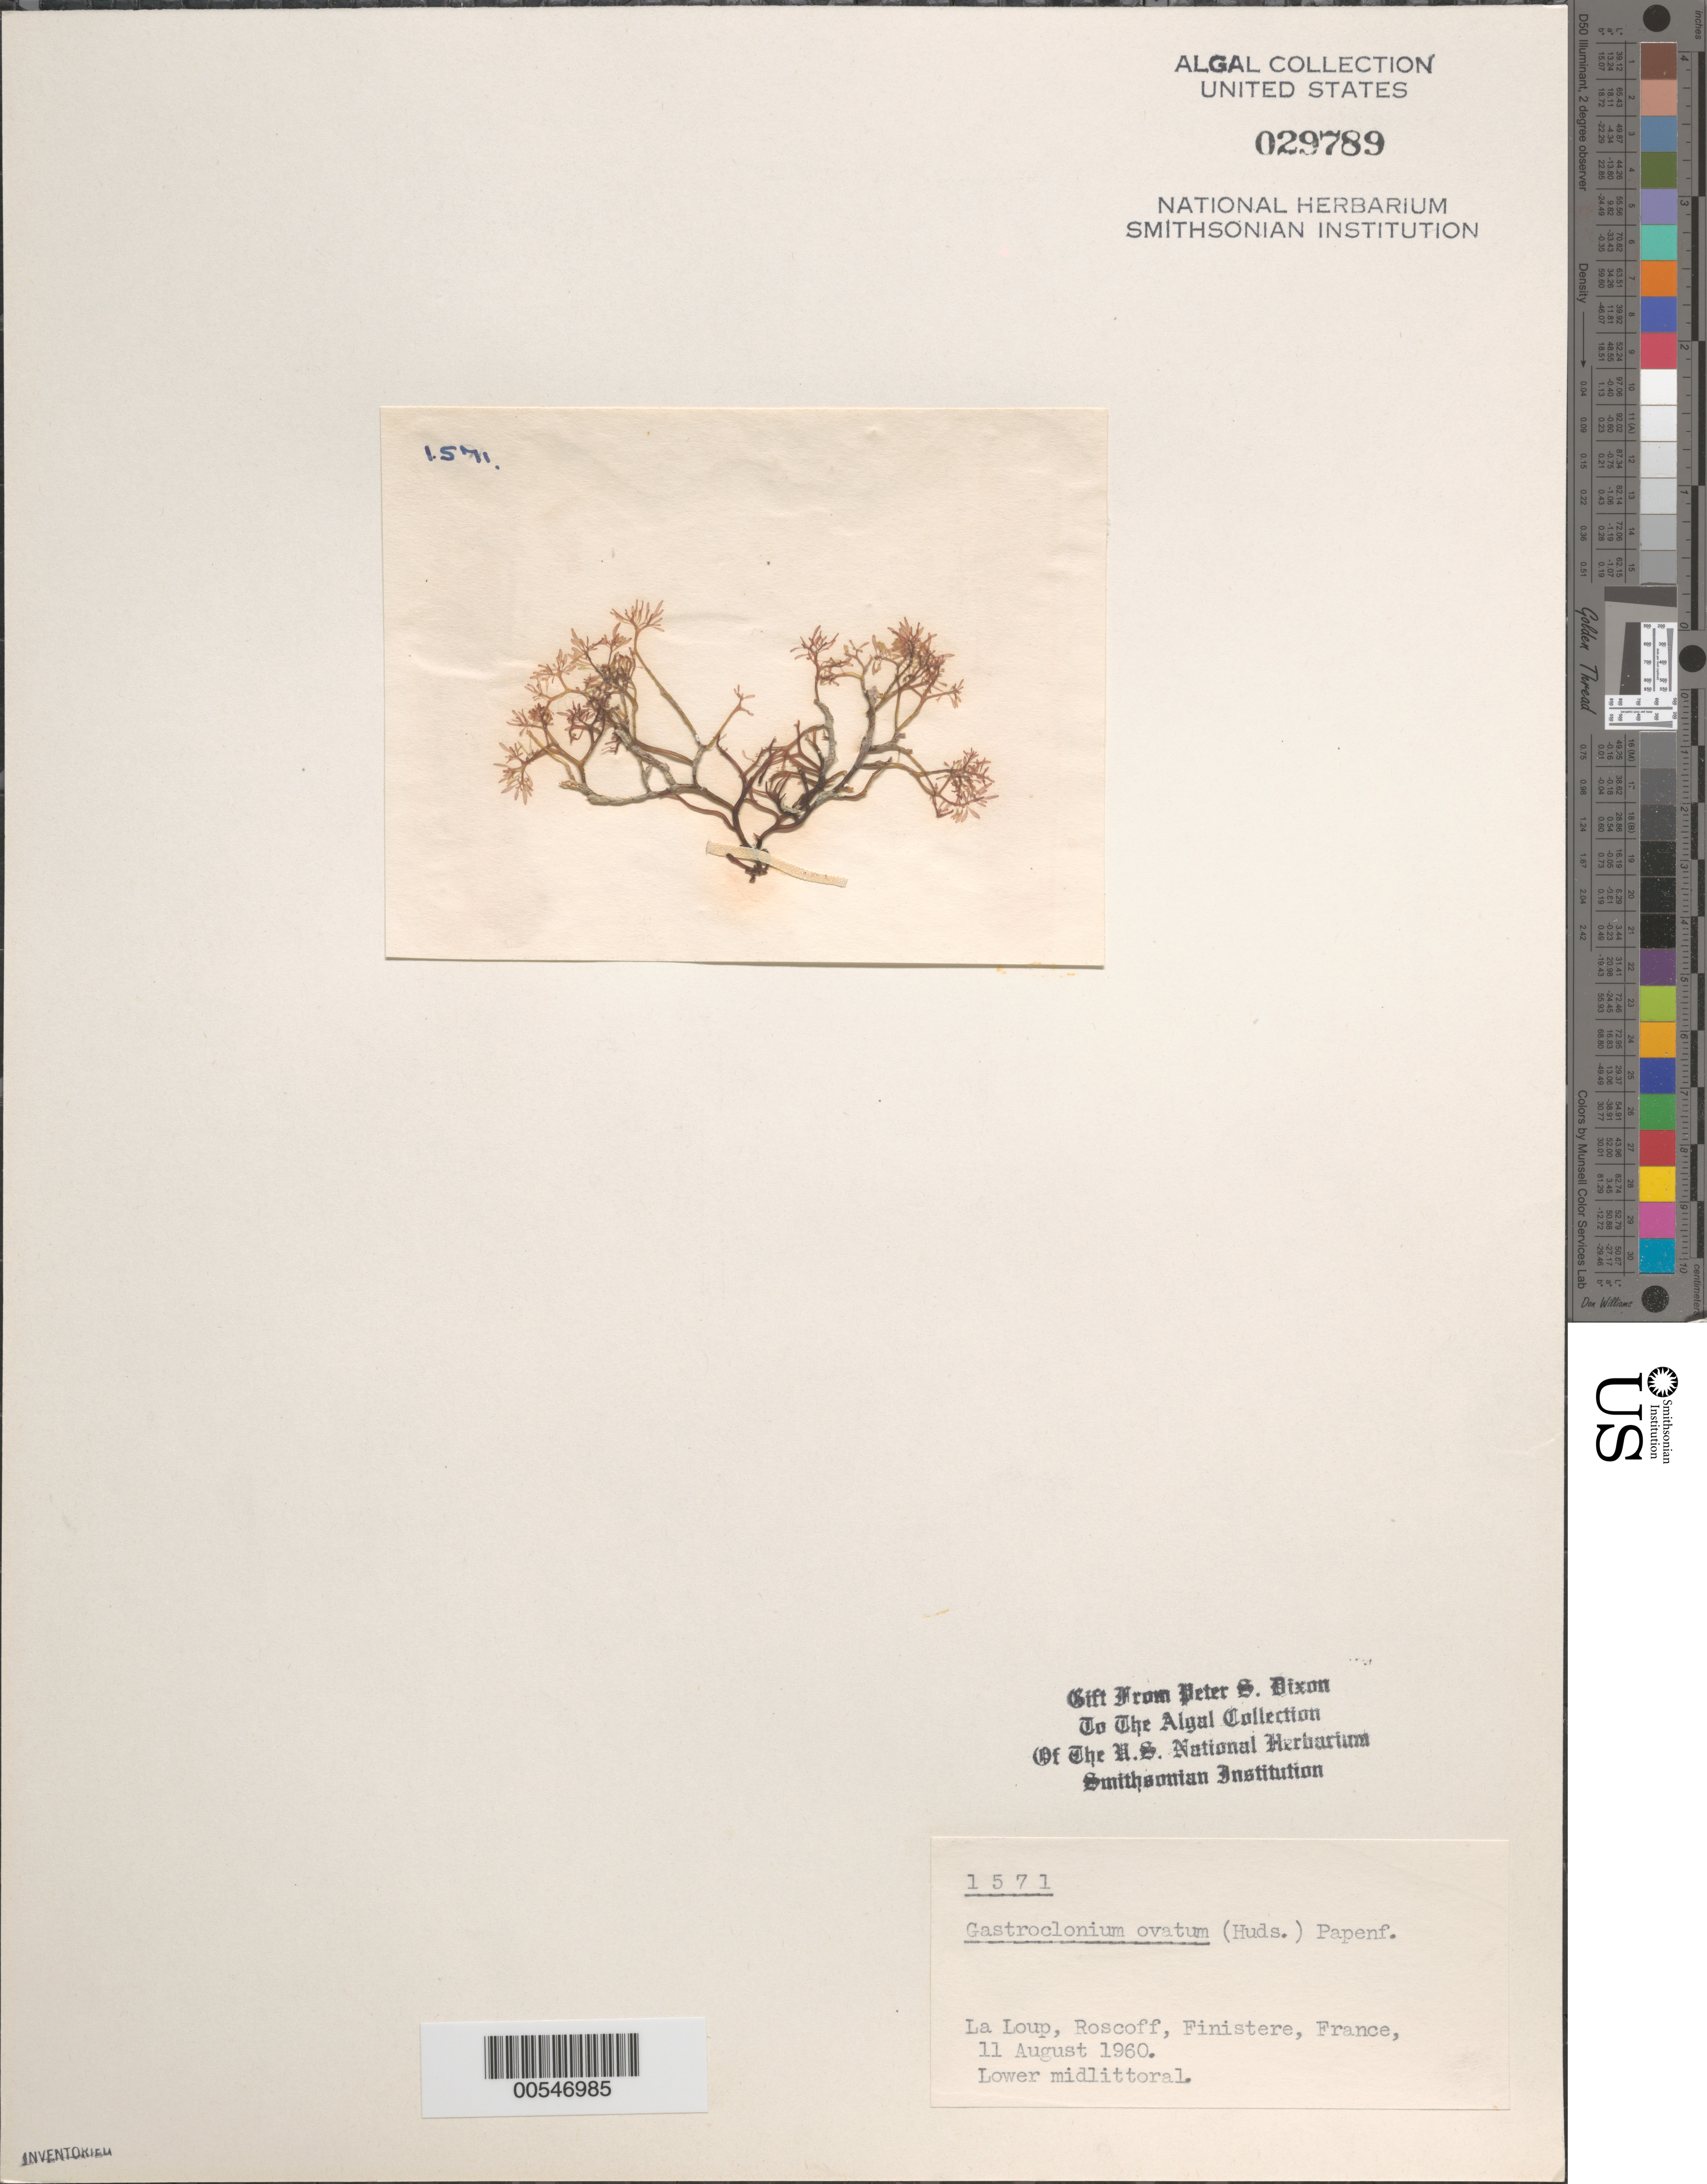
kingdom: Plantae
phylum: Rhodophyta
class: Florideophyceae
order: Rhodymeniales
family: Champiaceae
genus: Gastroclonium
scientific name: Gastroclonium ovatum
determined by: Dixon, P. S.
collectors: P. S. Dixon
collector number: PSD 1571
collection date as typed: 11 Aug 1960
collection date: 1960-08-11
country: France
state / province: Bretagne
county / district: Finistère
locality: La Loup, Roscoff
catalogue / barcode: US 29789